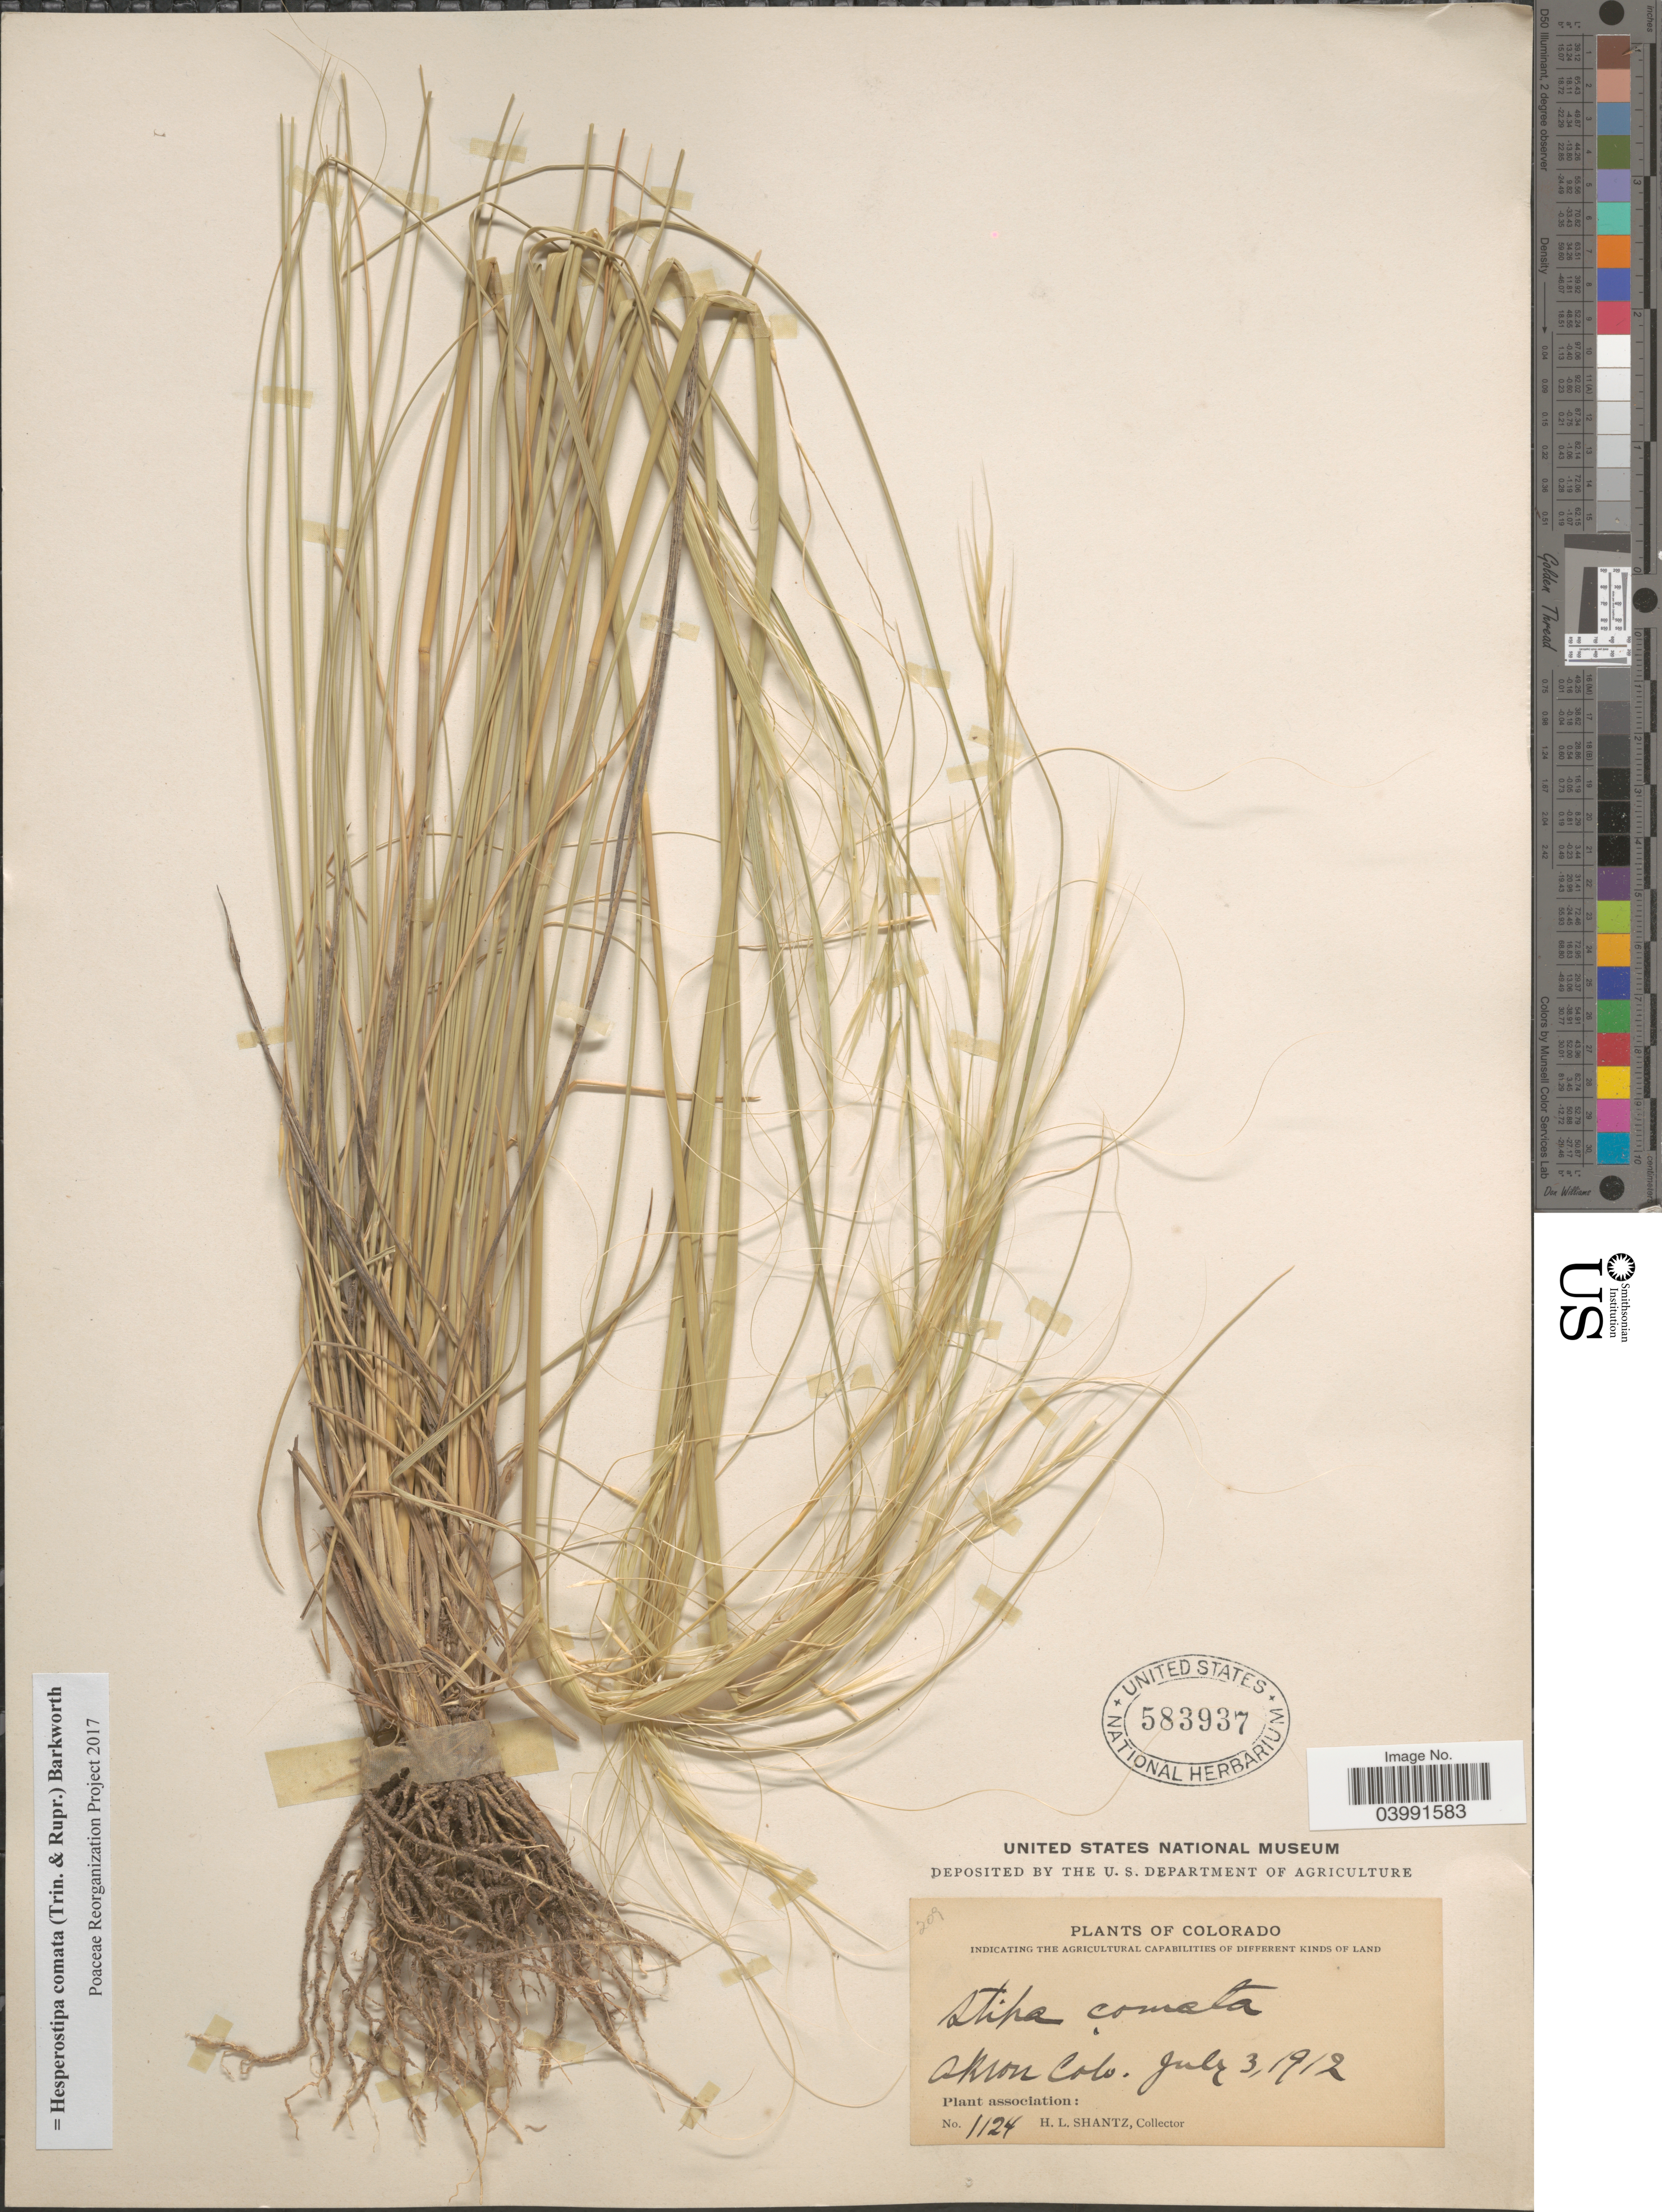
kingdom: Plantae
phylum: Tracheophyta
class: Liliopsida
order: Poales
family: Poaceae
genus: Hesperostipa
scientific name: Hesperostipa comata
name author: (Trin. & Rupr.) Barkworth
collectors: H. Shantz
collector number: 1124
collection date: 1912-07-03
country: United States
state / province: Colorado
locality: Akron.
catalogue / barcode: US 583937